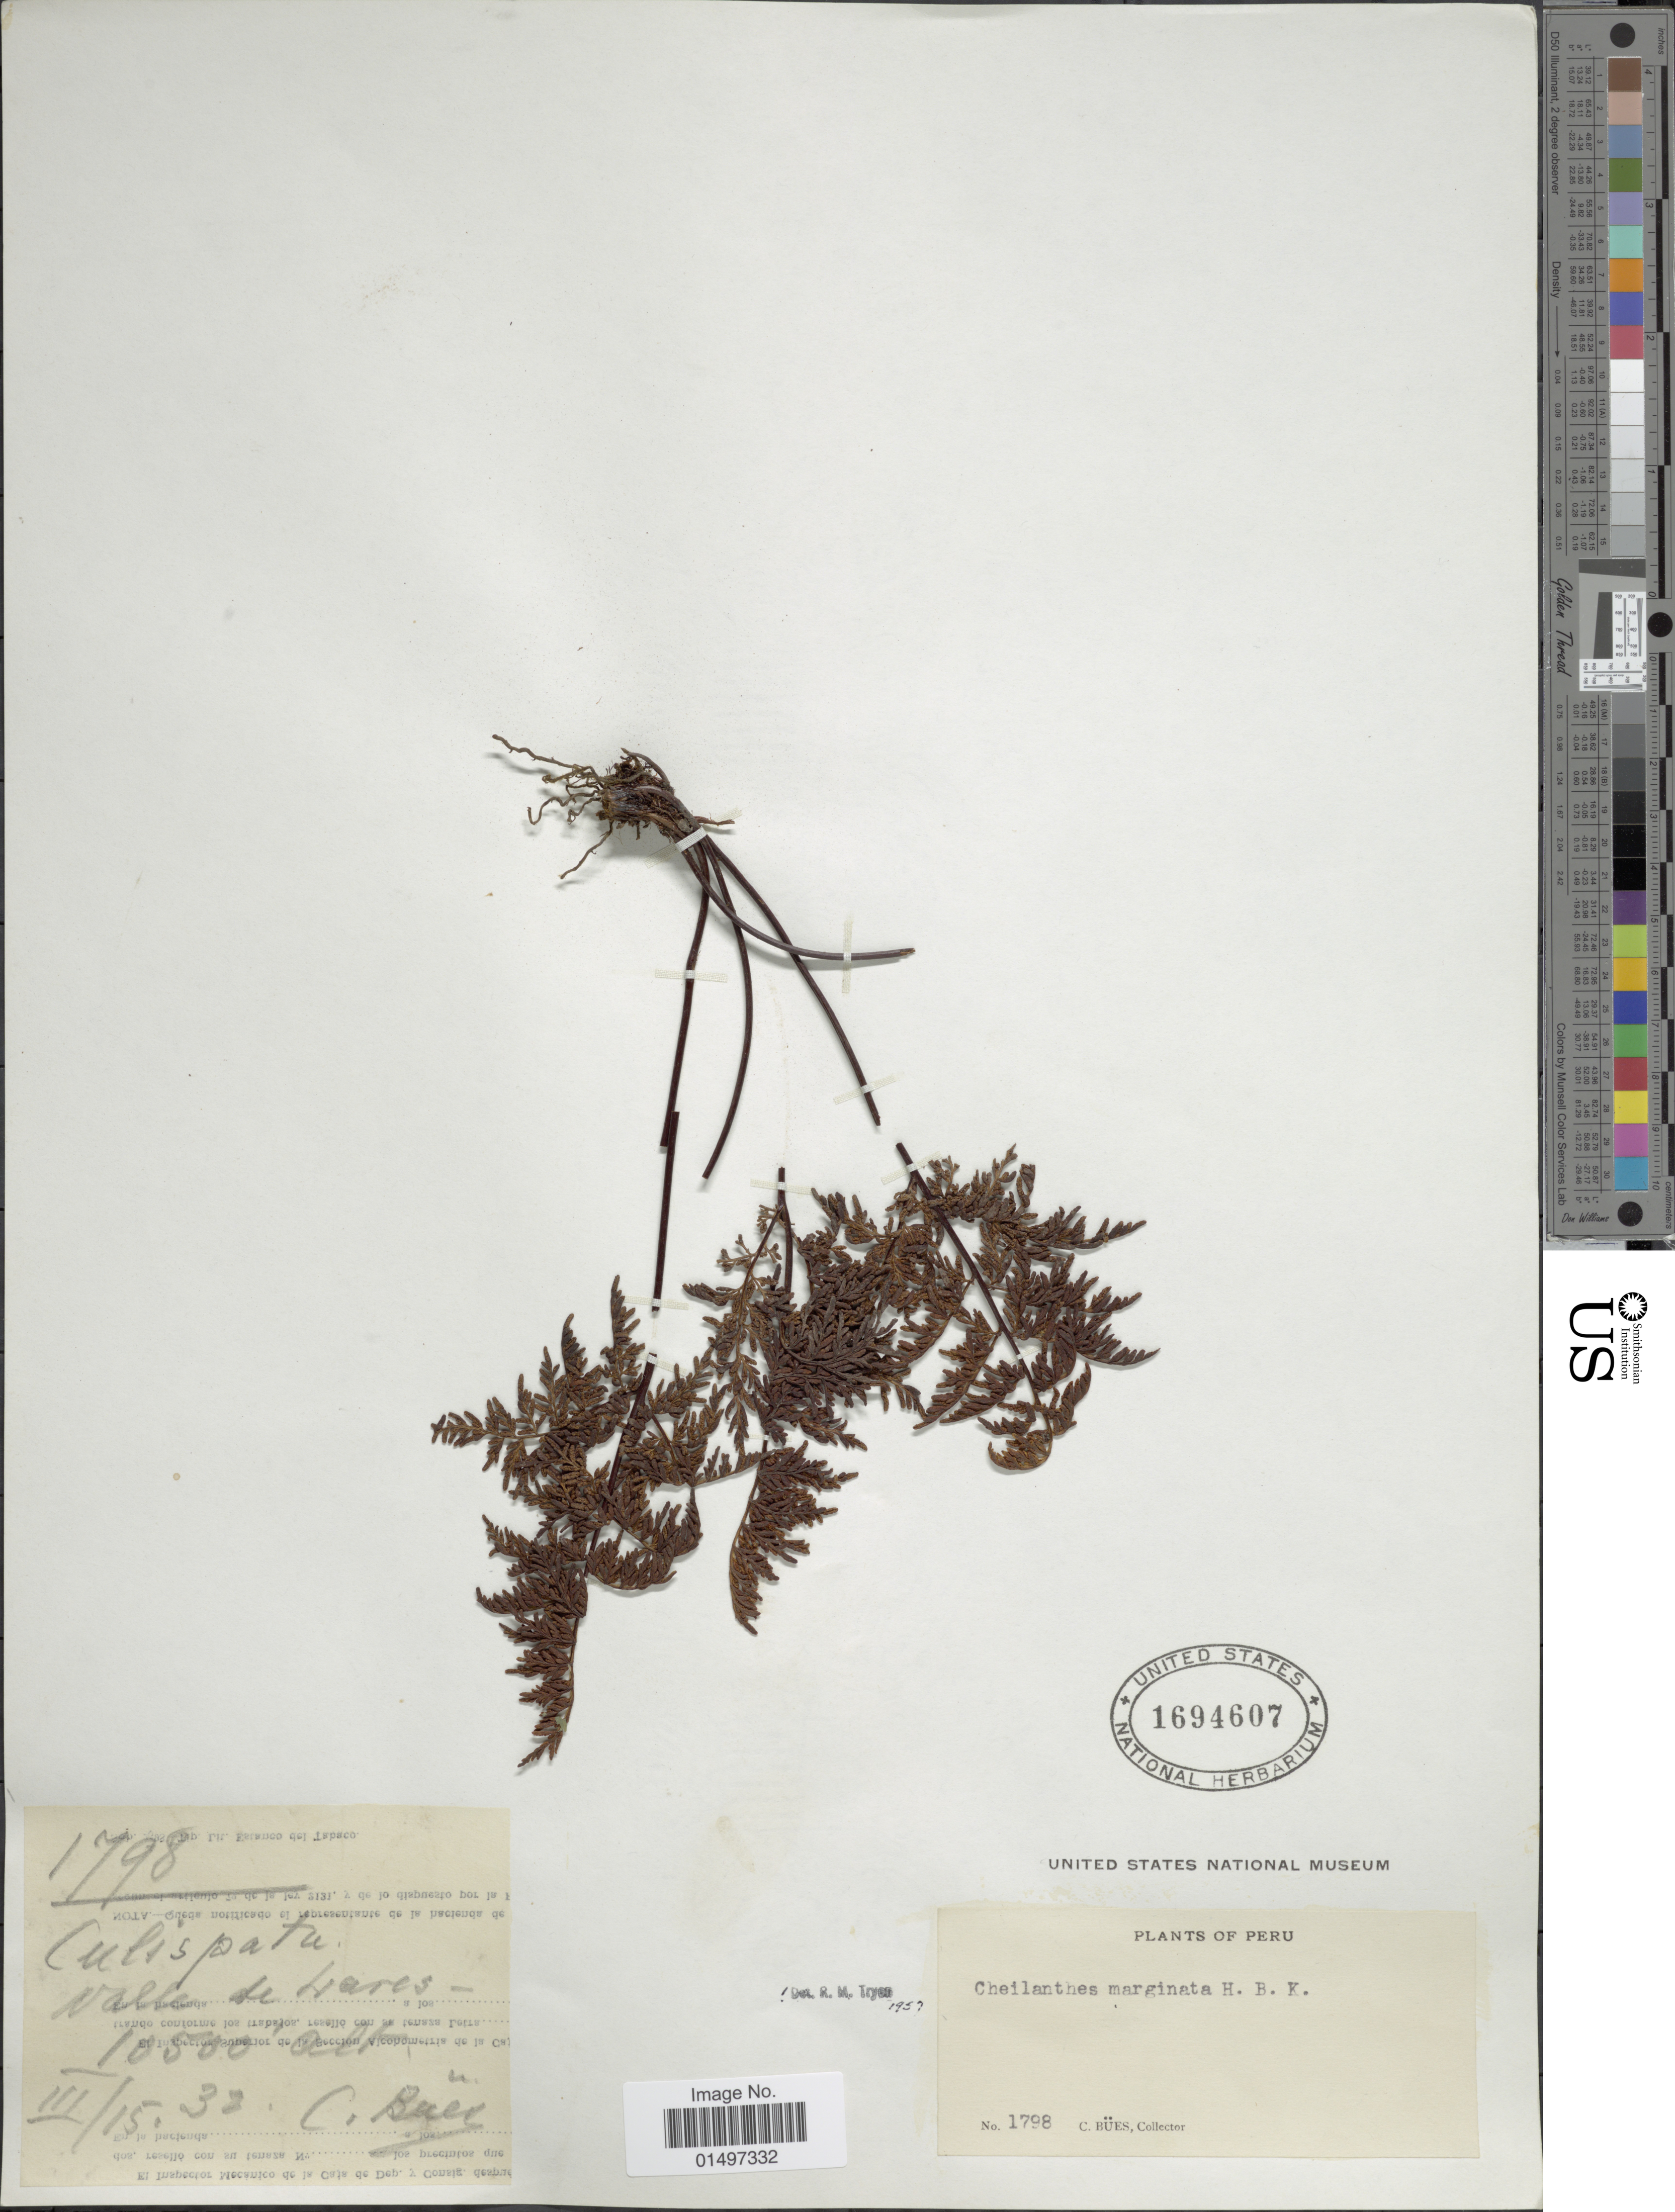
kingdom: Plantae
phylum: Tracheophyta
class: Polypodiopsida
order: Polypodiales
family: Pteridaceae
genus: Gaga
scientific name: Gaga marginata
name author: (Kunth) Fay W. Li & Windham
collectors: C. Bues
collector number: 1798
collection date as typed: Transcribed d/m/y: 15/3/33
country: Peru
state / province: Cusco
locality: Cusipata. Valle de Lares.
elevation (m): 3200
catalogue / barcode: US 1694607